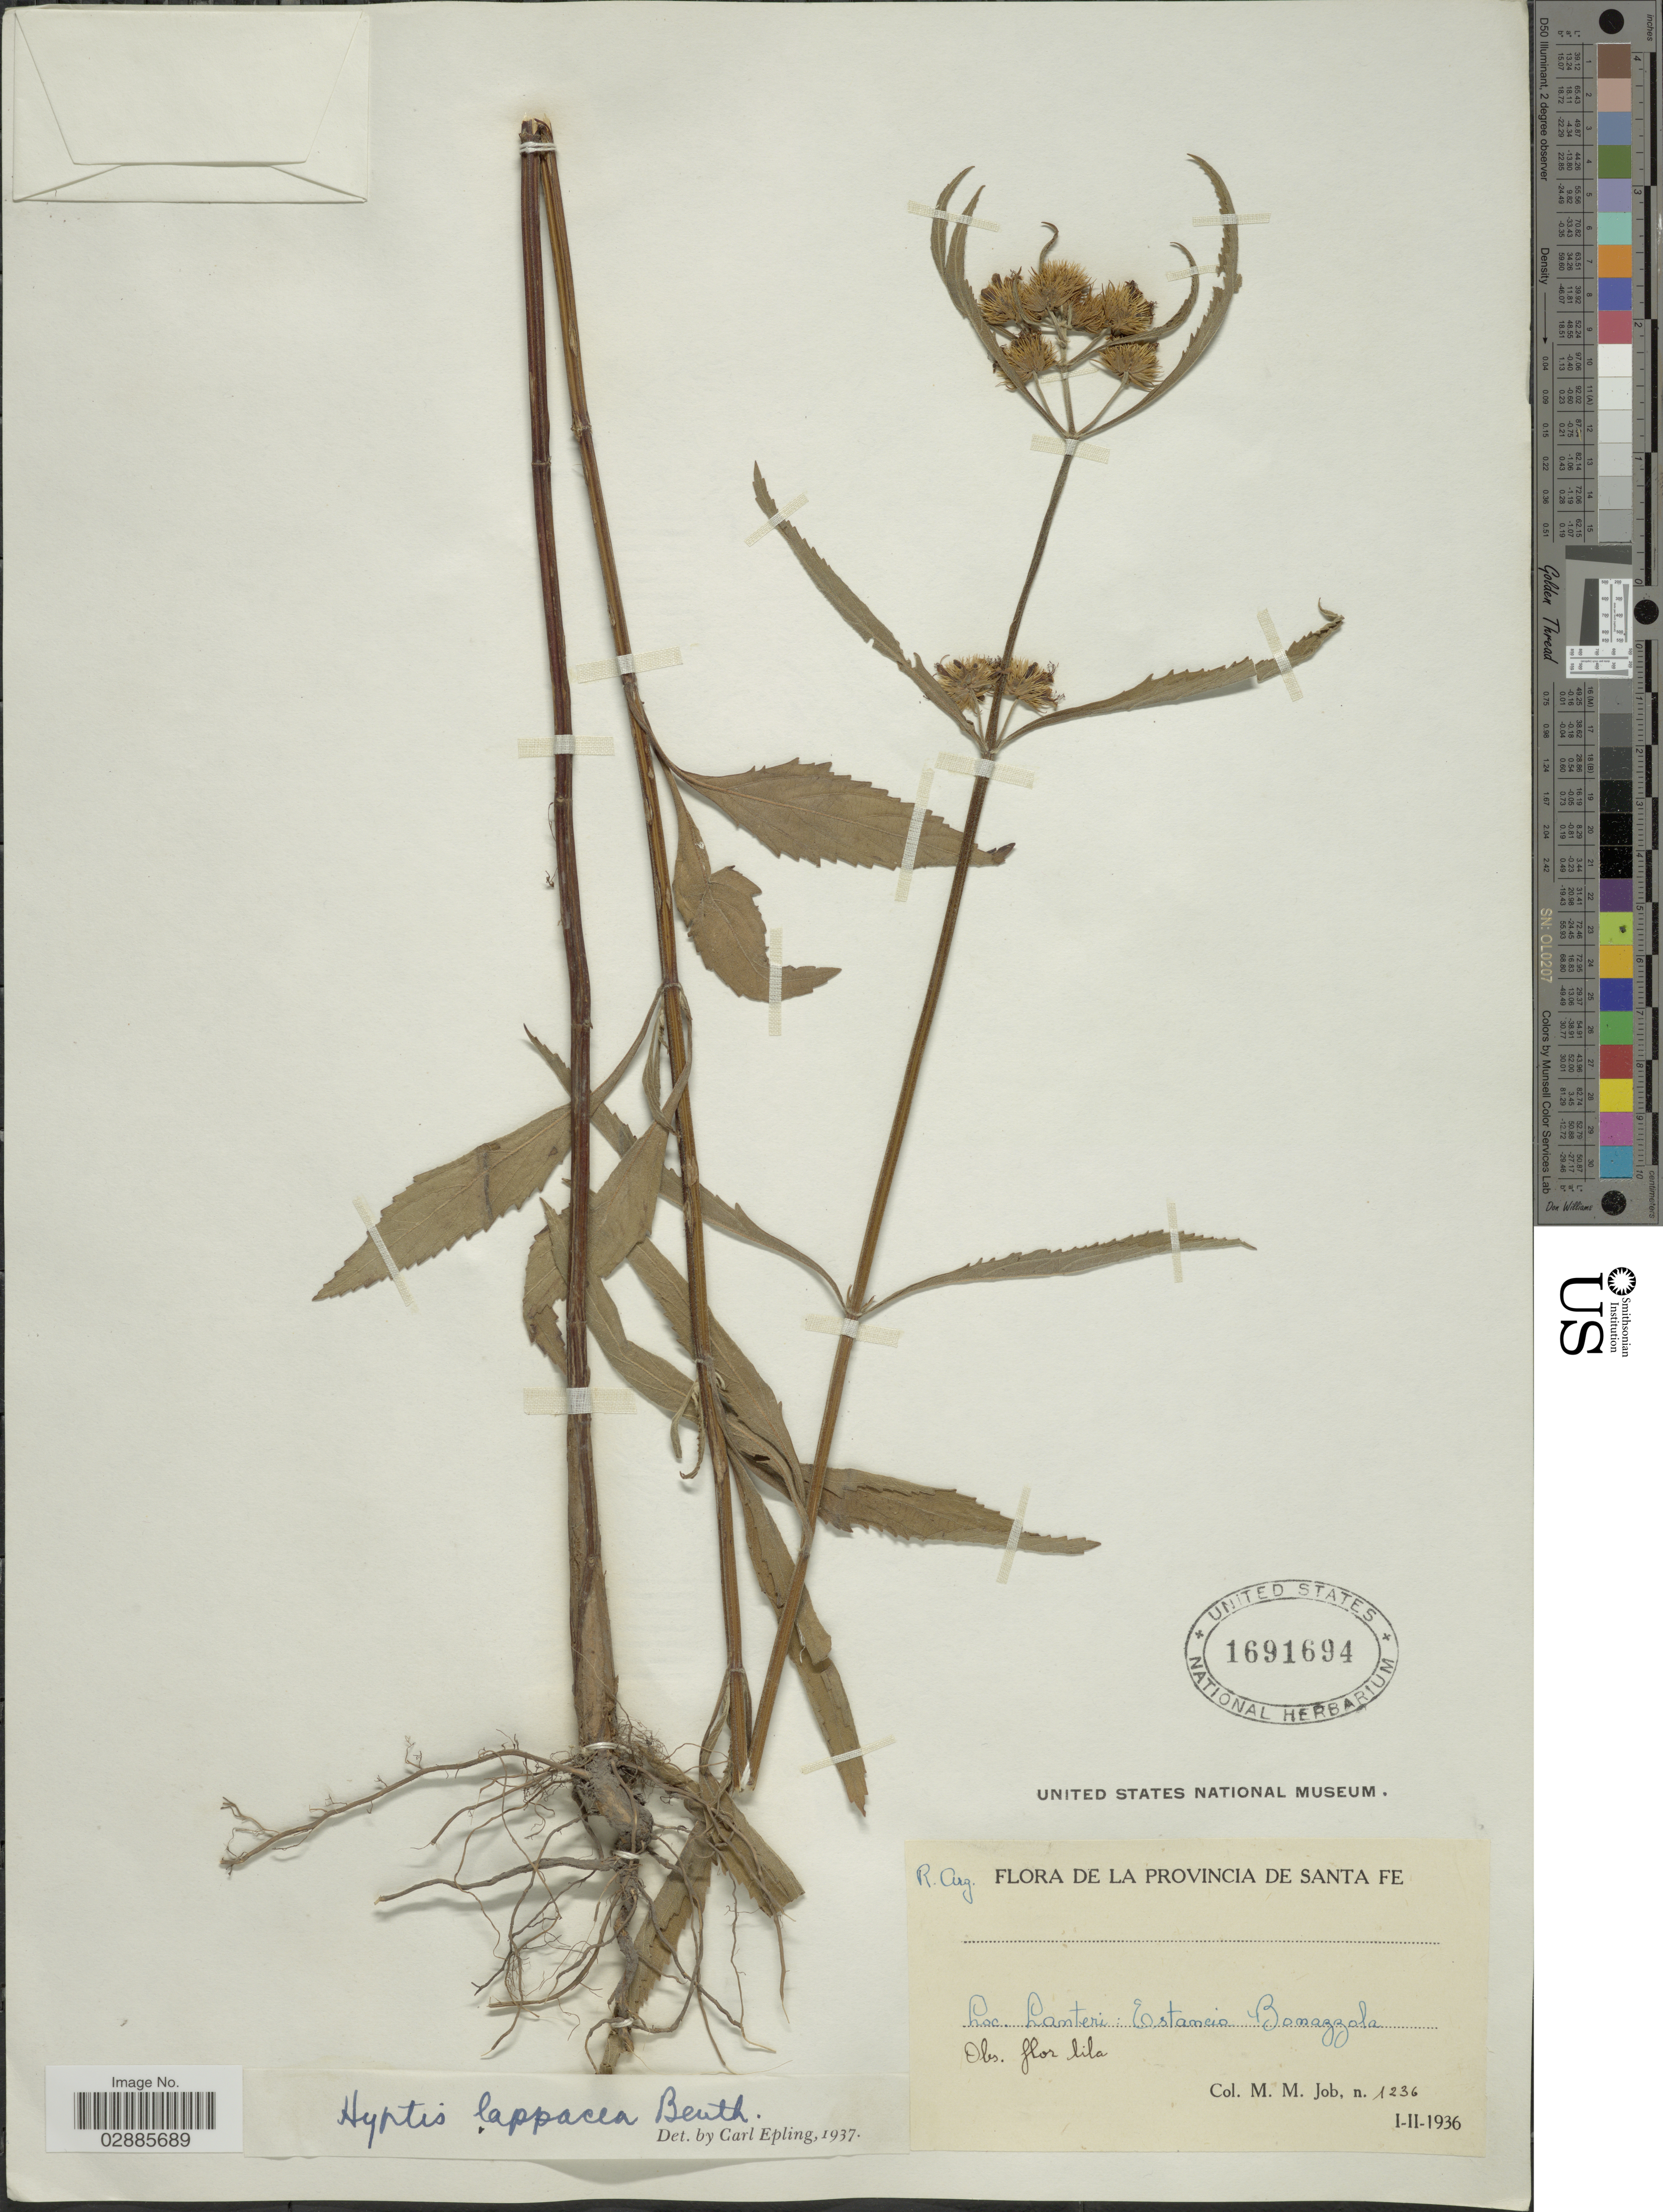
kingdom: Plantae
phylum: Tracheophyta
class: Magnoliopsida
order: Lamiales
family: Lamiaceae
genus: Hyptis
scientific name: Hyptis lappacea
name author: Benth.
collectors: M. Job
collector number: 1236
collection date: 1936-01/1936-02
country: Argentina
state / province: Santa Fe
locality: Lanteri: Estancia Bonazzola.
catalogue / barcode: US 1691694